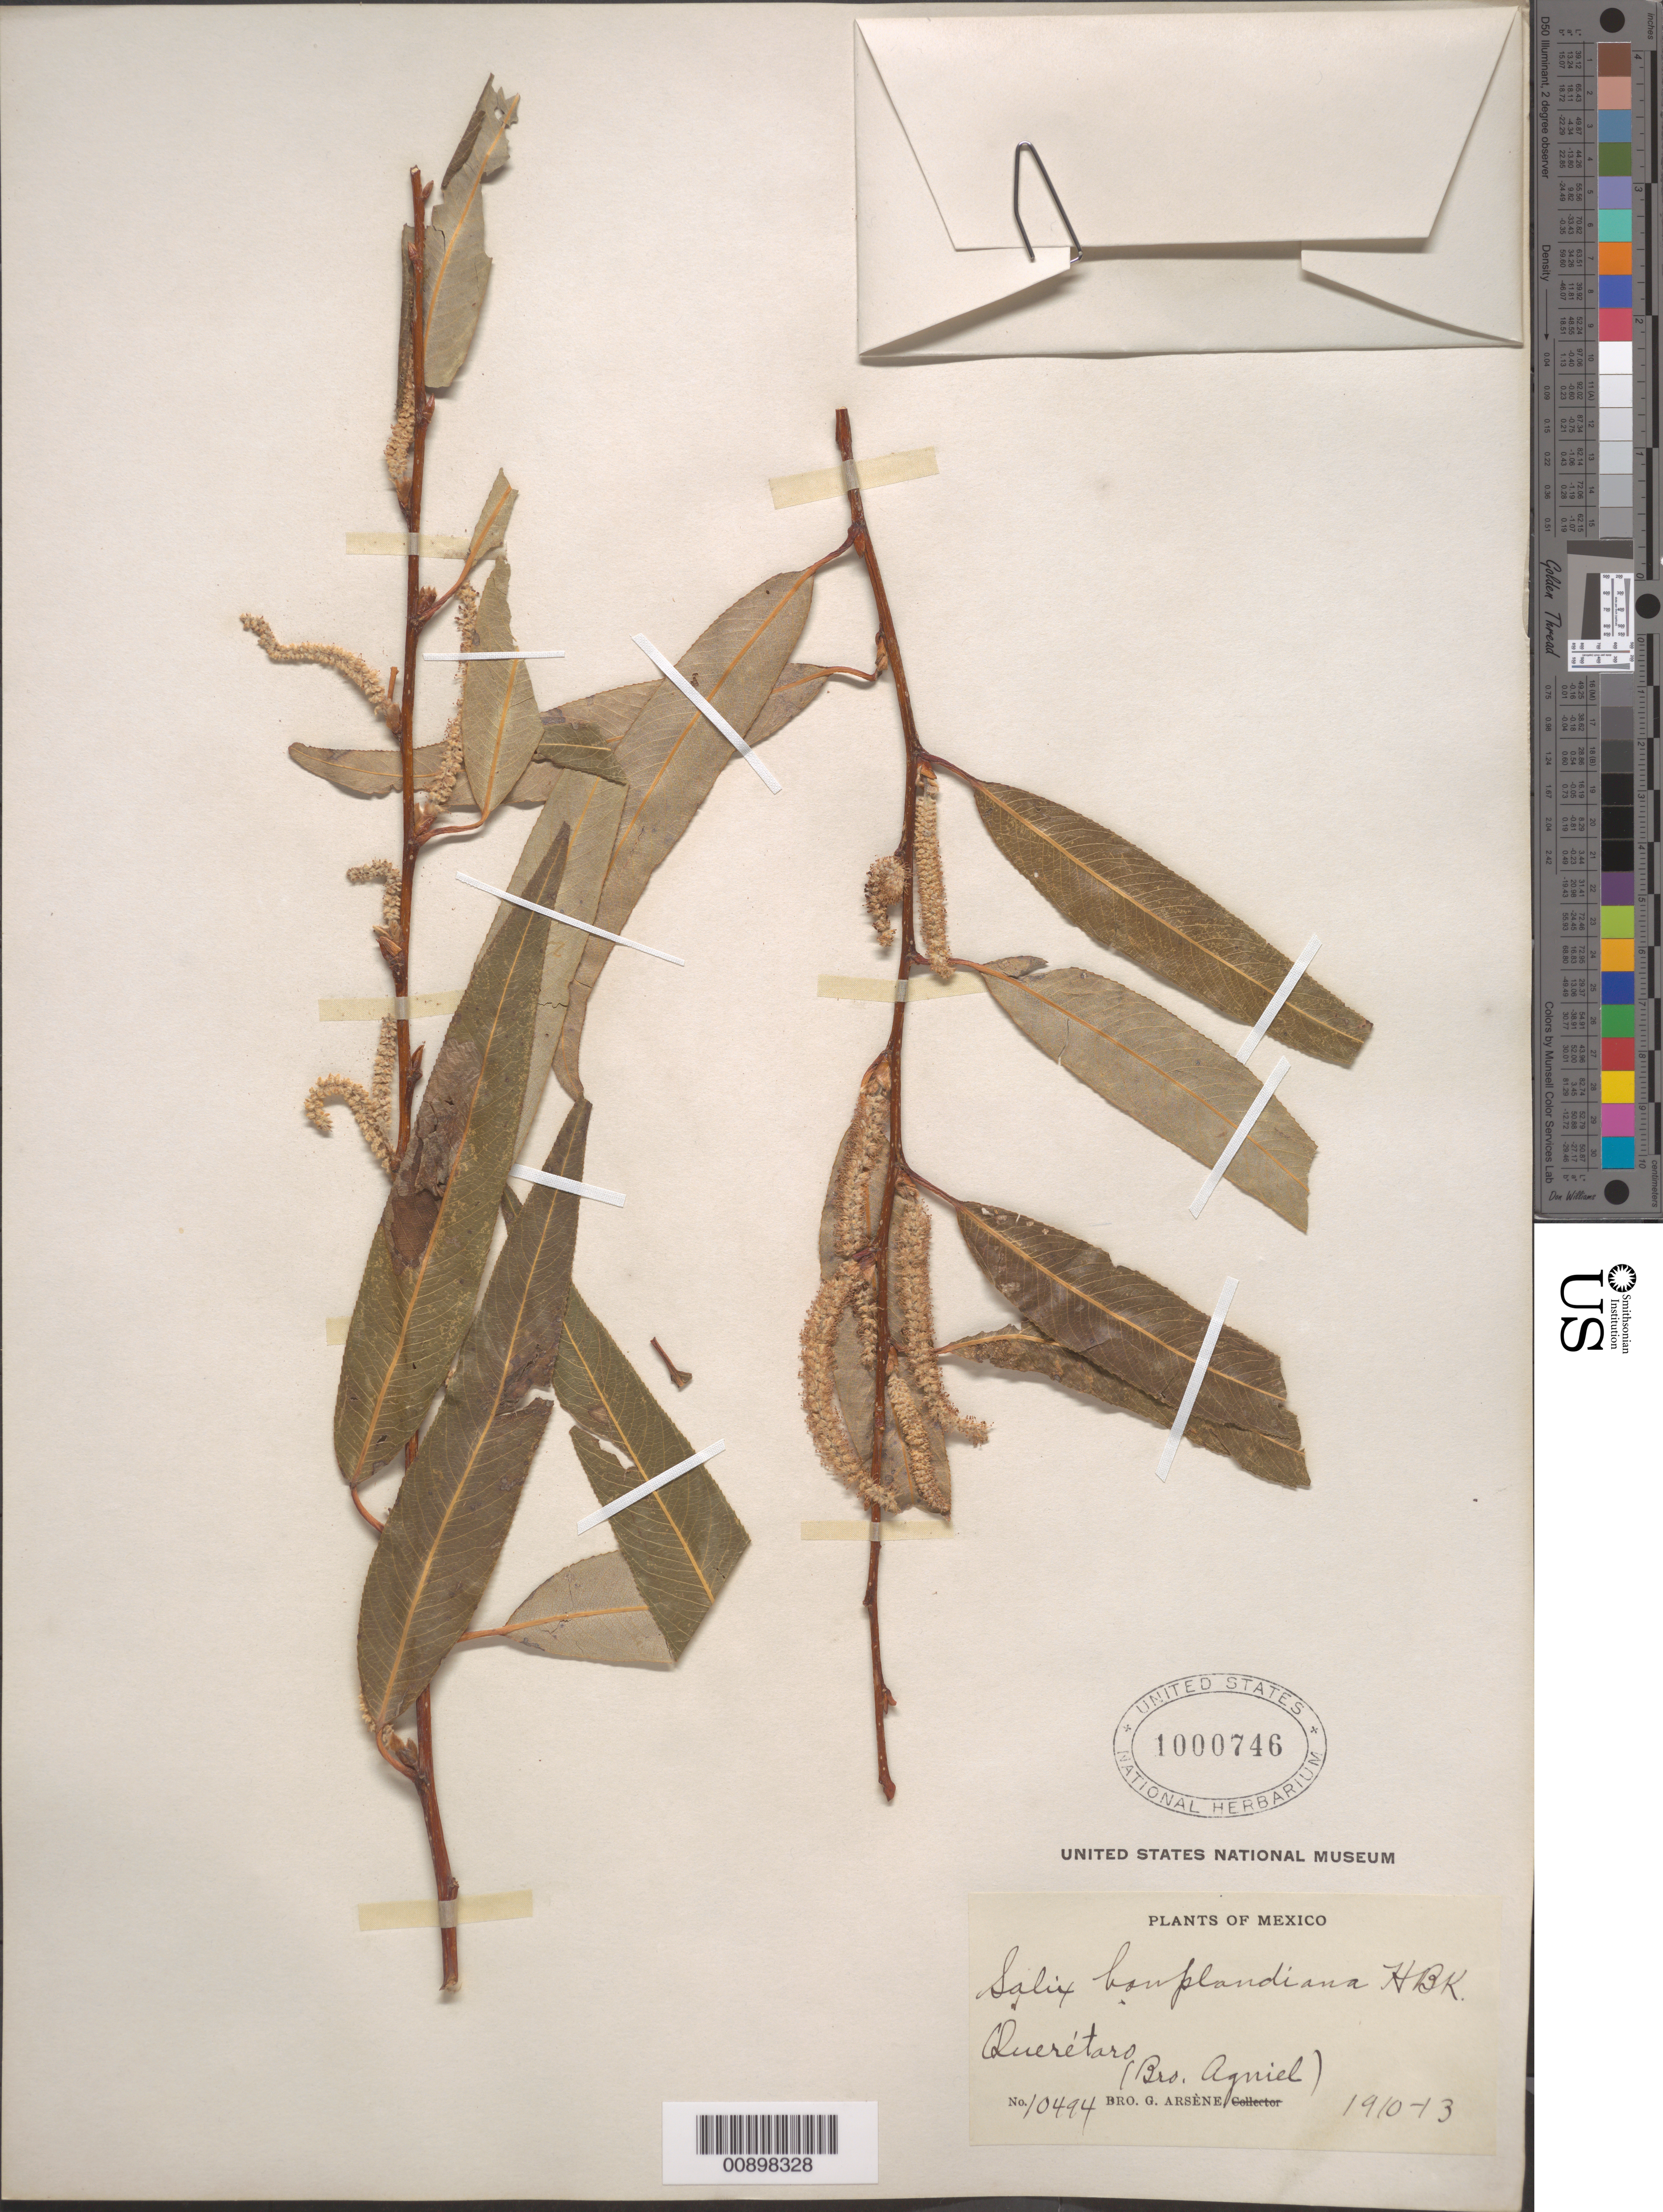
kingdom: Plantae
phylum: Tracheophyta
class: Magnoliopsida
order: Malpighiales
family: Salicaceae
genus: Salix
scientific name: Salix bonplandiana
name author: Kunth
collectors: Bro. Agniel & Bro. G. Arsène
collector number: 10494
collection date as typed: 1910 to -- --- 1913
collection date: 1910/1913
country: Mexico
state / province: Querétaro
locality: Querétaro.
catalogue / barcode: US 1000746